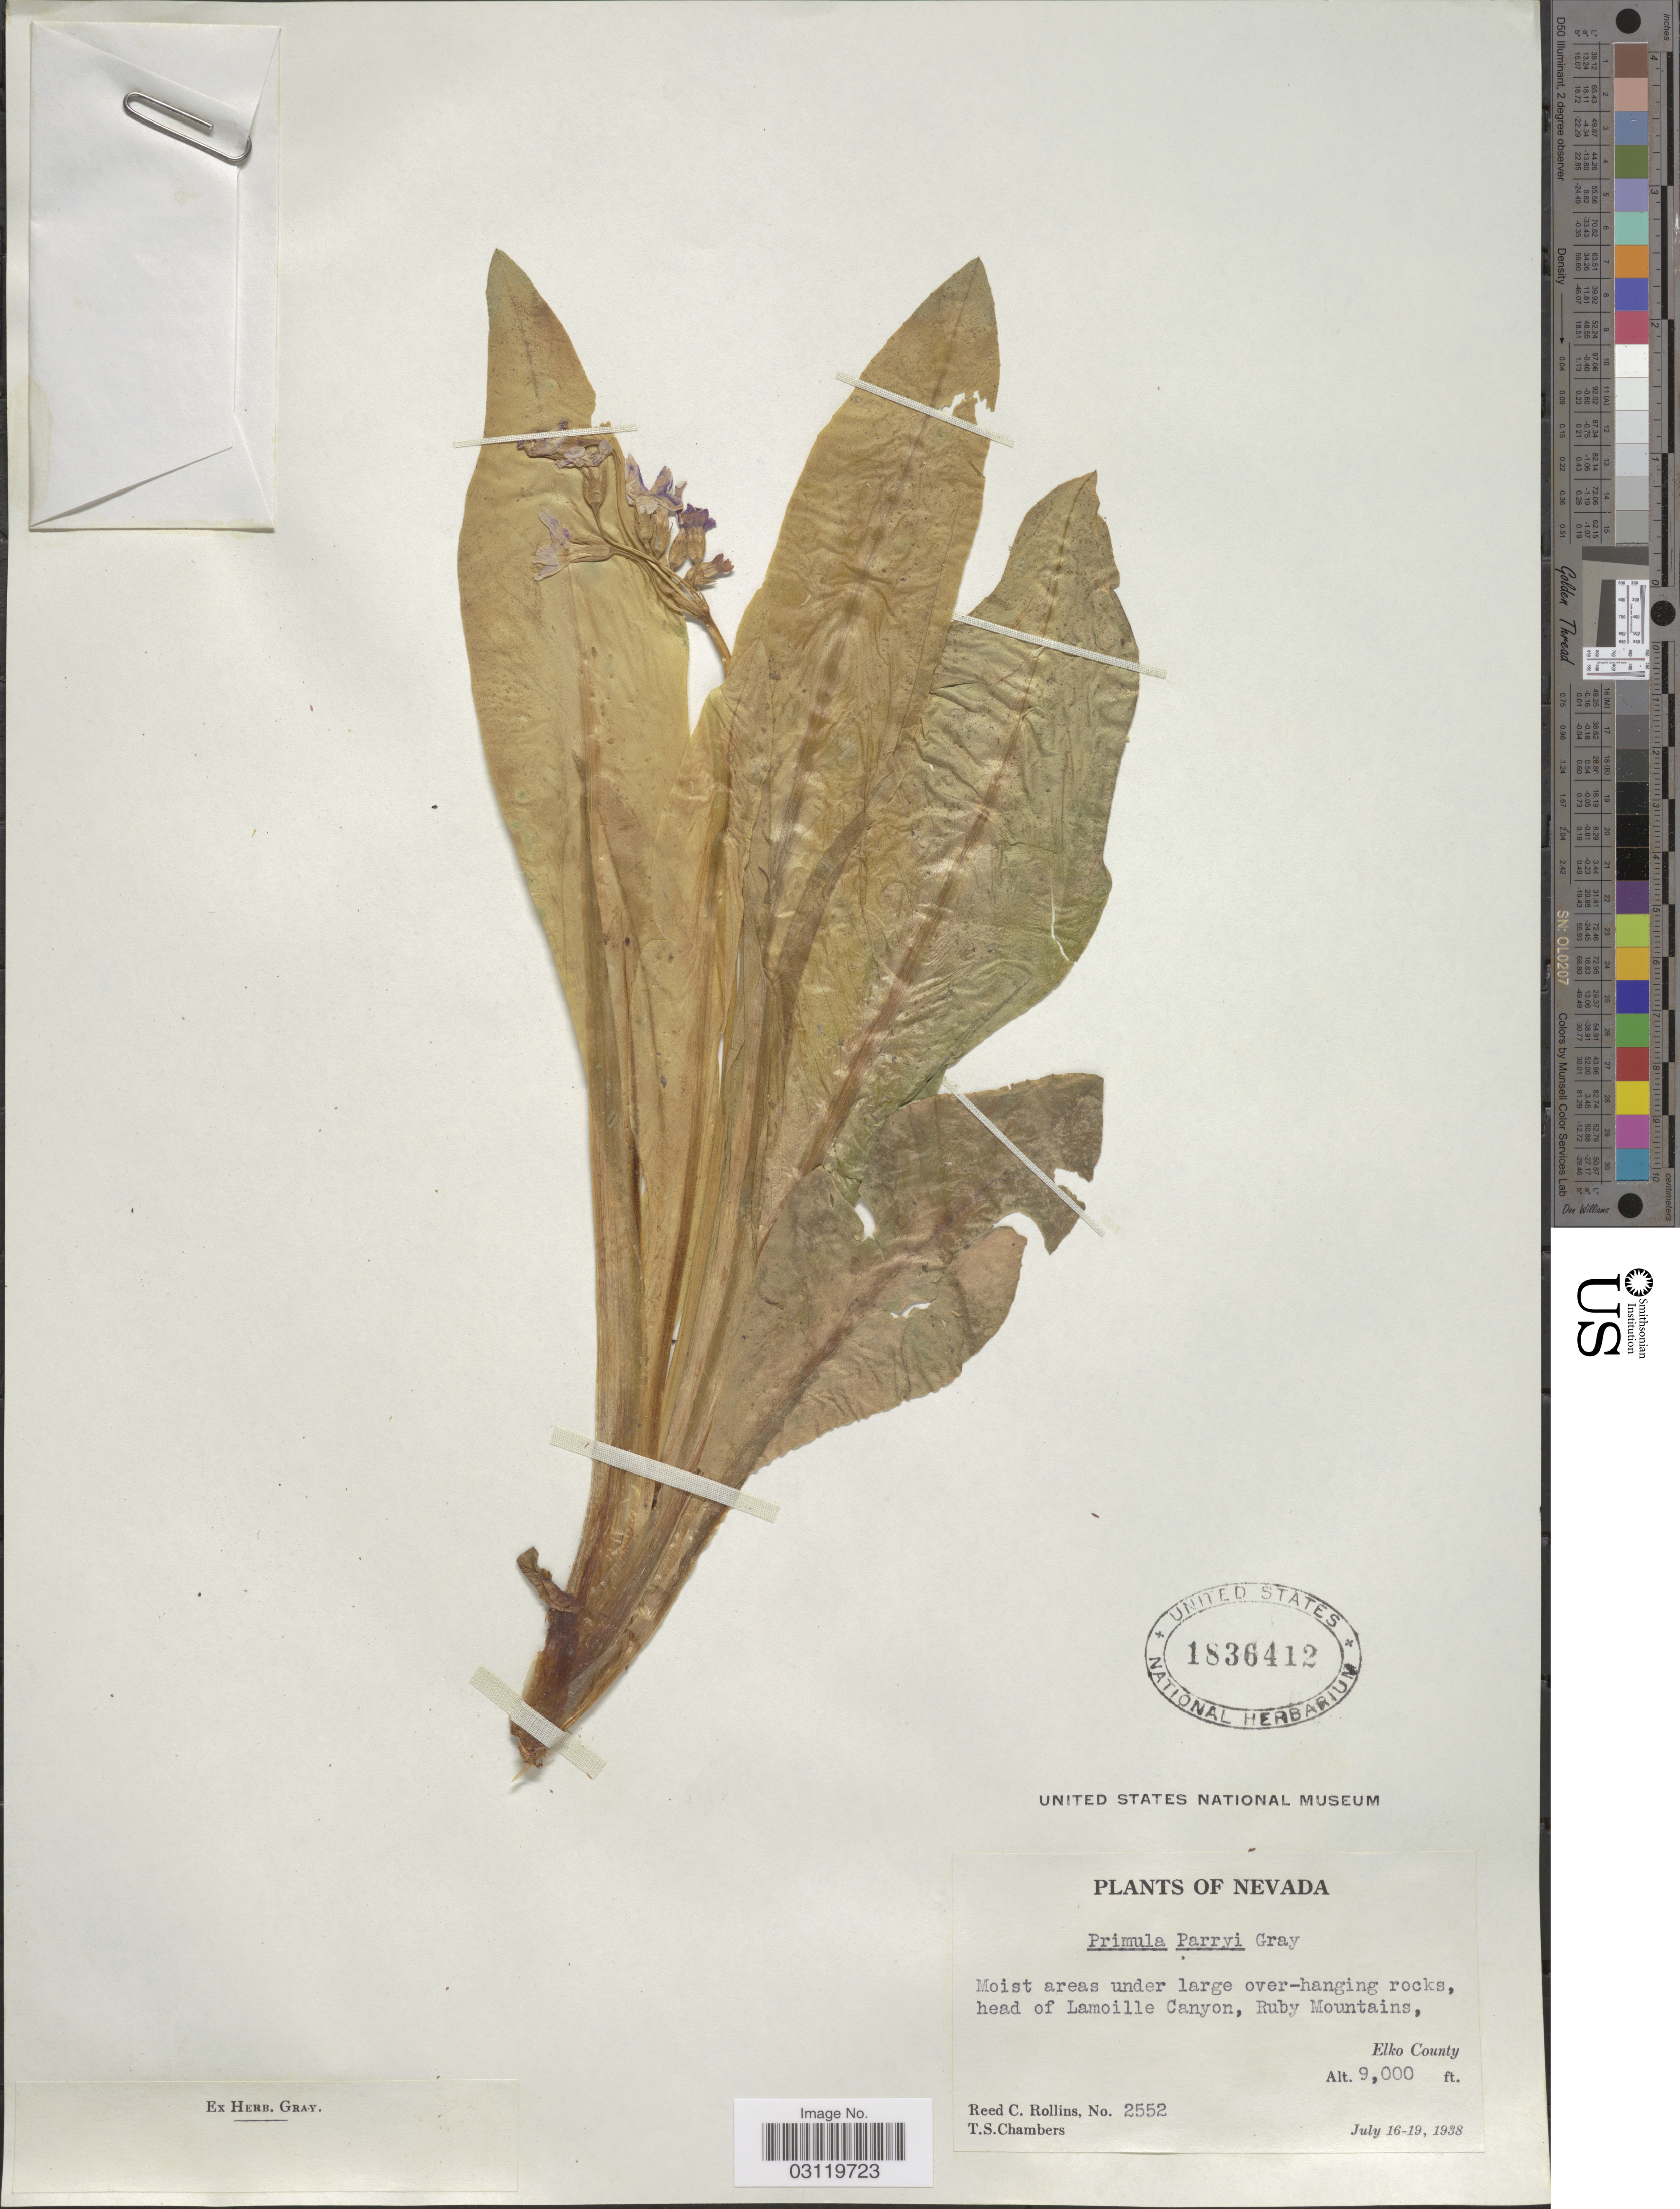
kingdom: Plantae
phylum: Tracheophyta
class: Magnoliopsida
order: Ericales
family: Primulaceae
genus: Primula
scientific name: Primula parryi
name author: A. Gray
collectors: R. C. Rollins & T. Chambers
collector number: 2552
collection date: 1938-07-16/1938-07-19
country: United States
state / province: Nevada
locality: Head of Lamoille Canyon, Ruby Mountains, Elko County.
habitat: moist areas under large rocks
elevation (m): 2743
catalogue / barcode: US 1836412